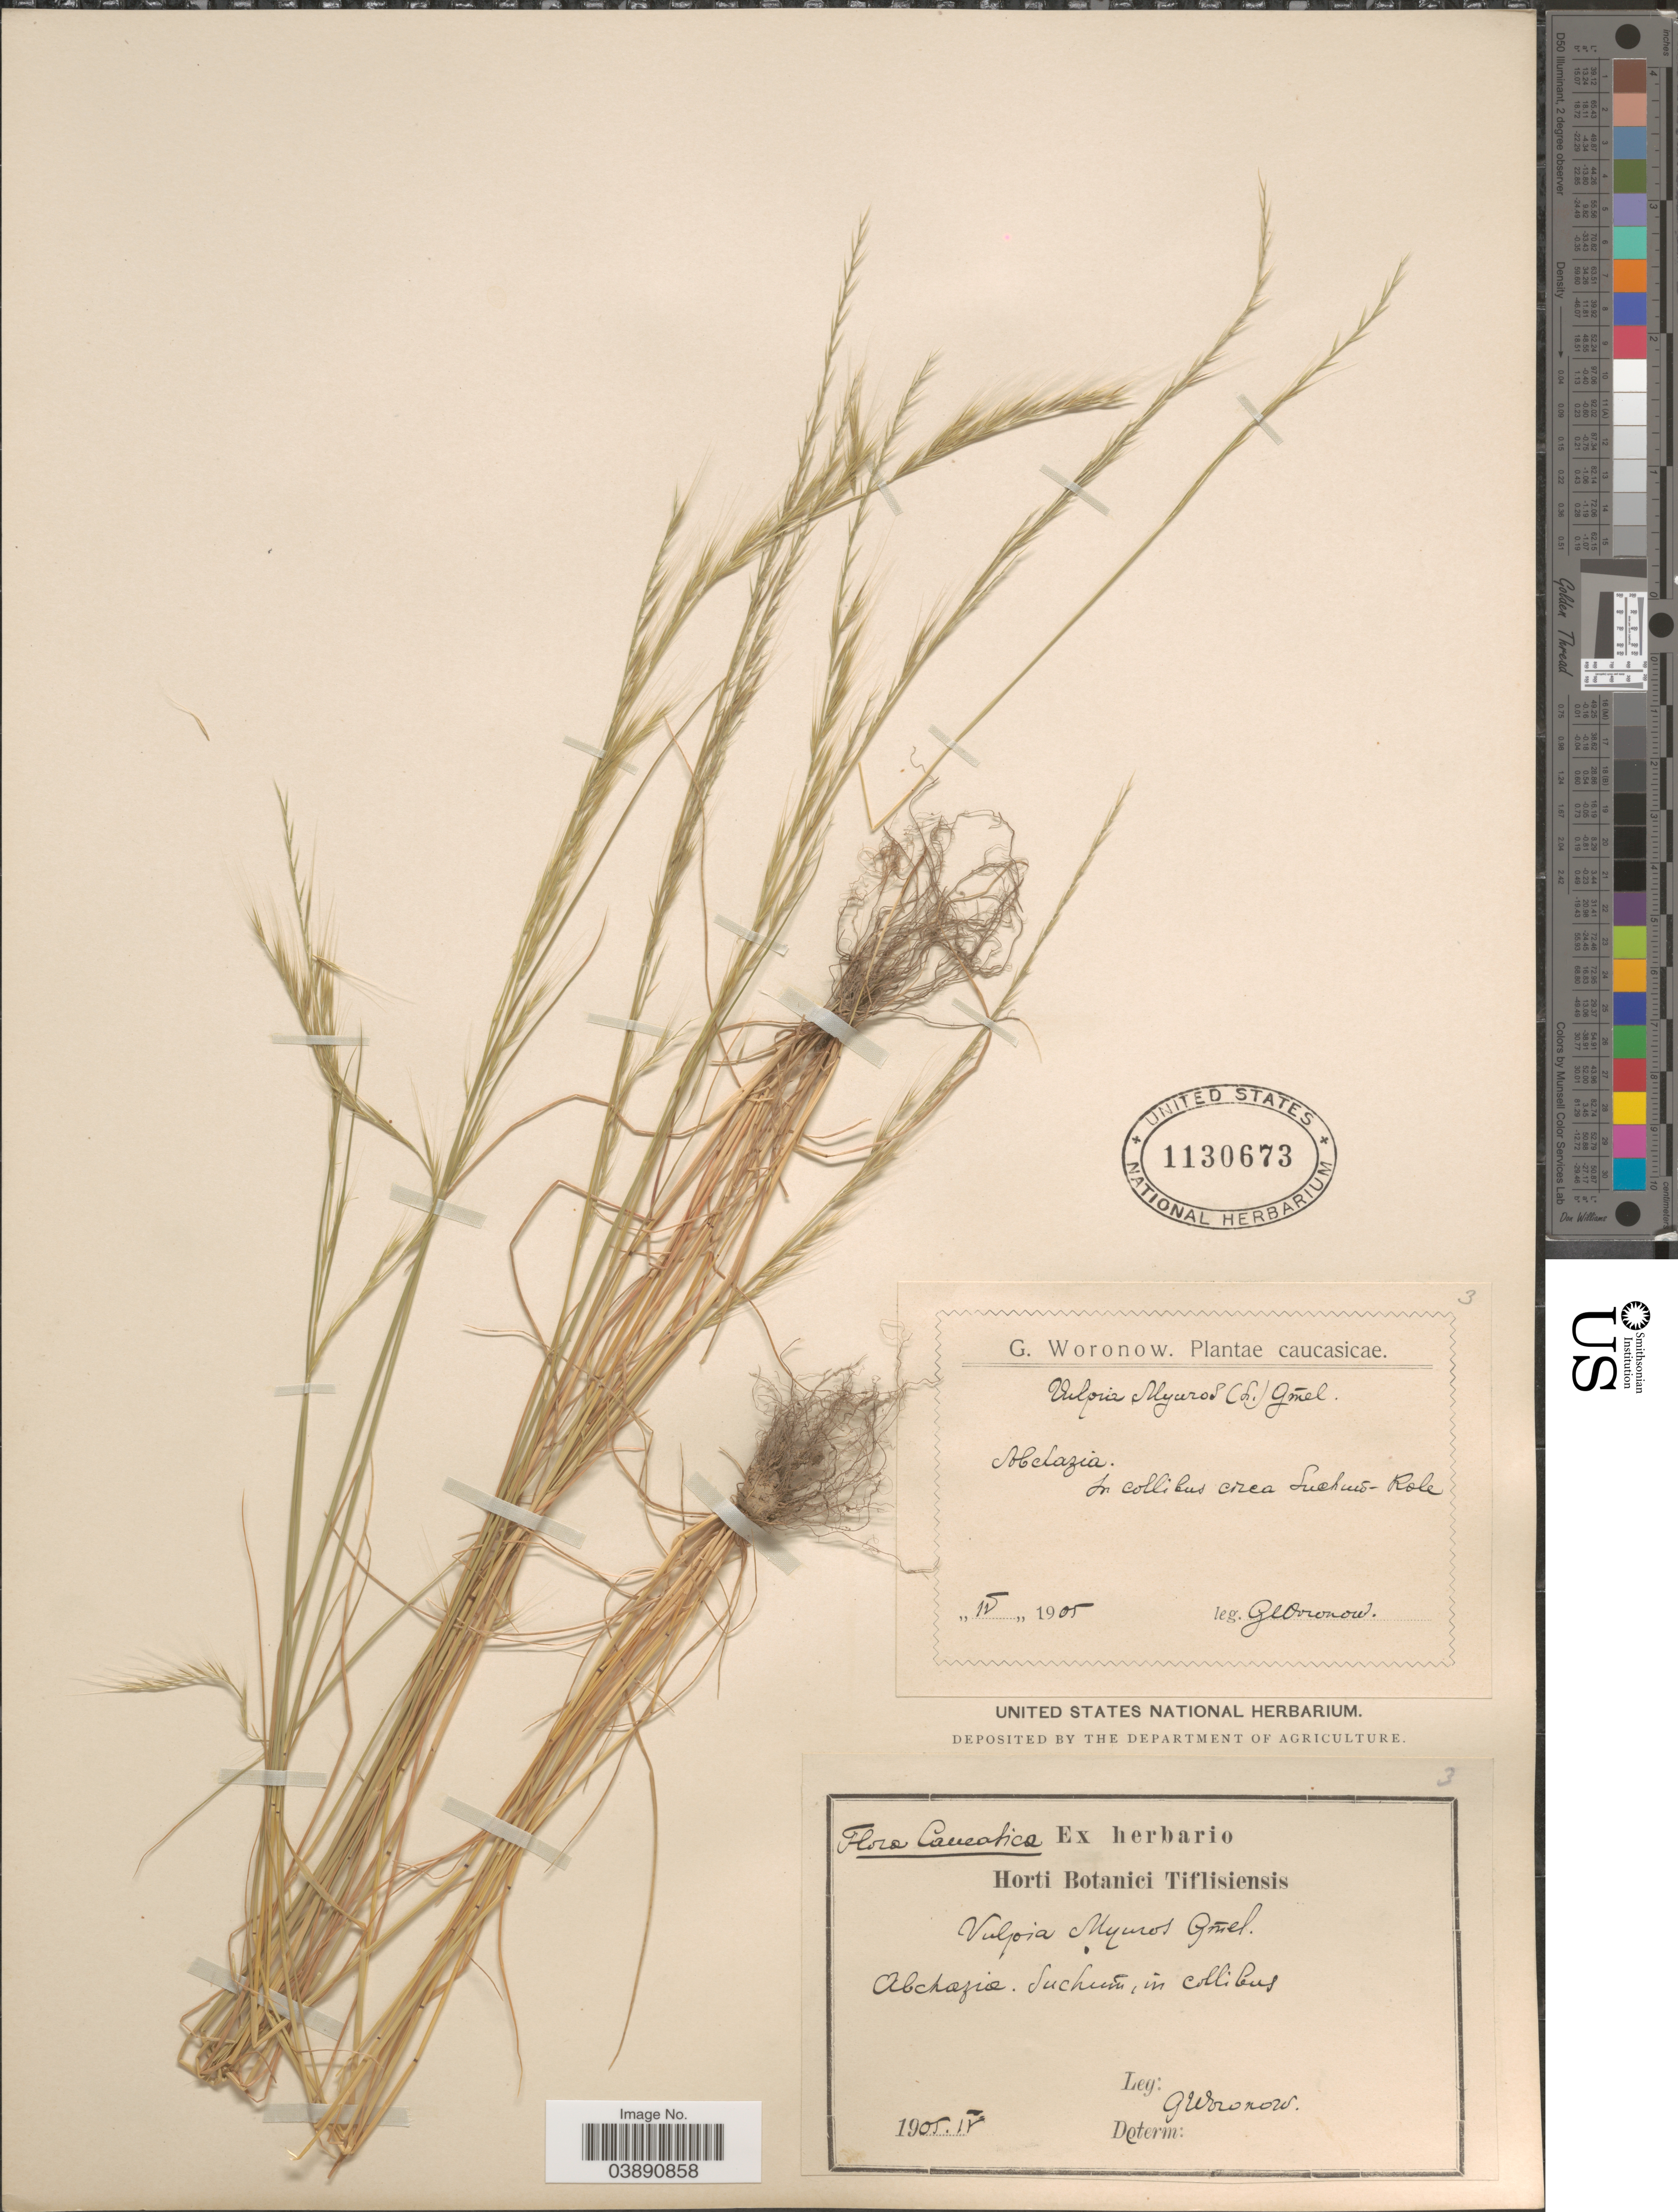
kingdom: Plantae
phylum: Tracheophyta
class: Liliopsida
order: Poales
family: Poaceae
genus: Festuca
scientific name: Festuca myuros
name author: L.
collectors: G. Woronow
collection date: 1905-04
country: Georgia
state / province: Abkhazia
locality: Caucasicae. Abchazia. In collibus circa Luchus-Role [interpreted]. Caucatica [interpreted]. Abchazia. Suchum [interpreted], in collibus.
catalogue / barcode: US 1130673